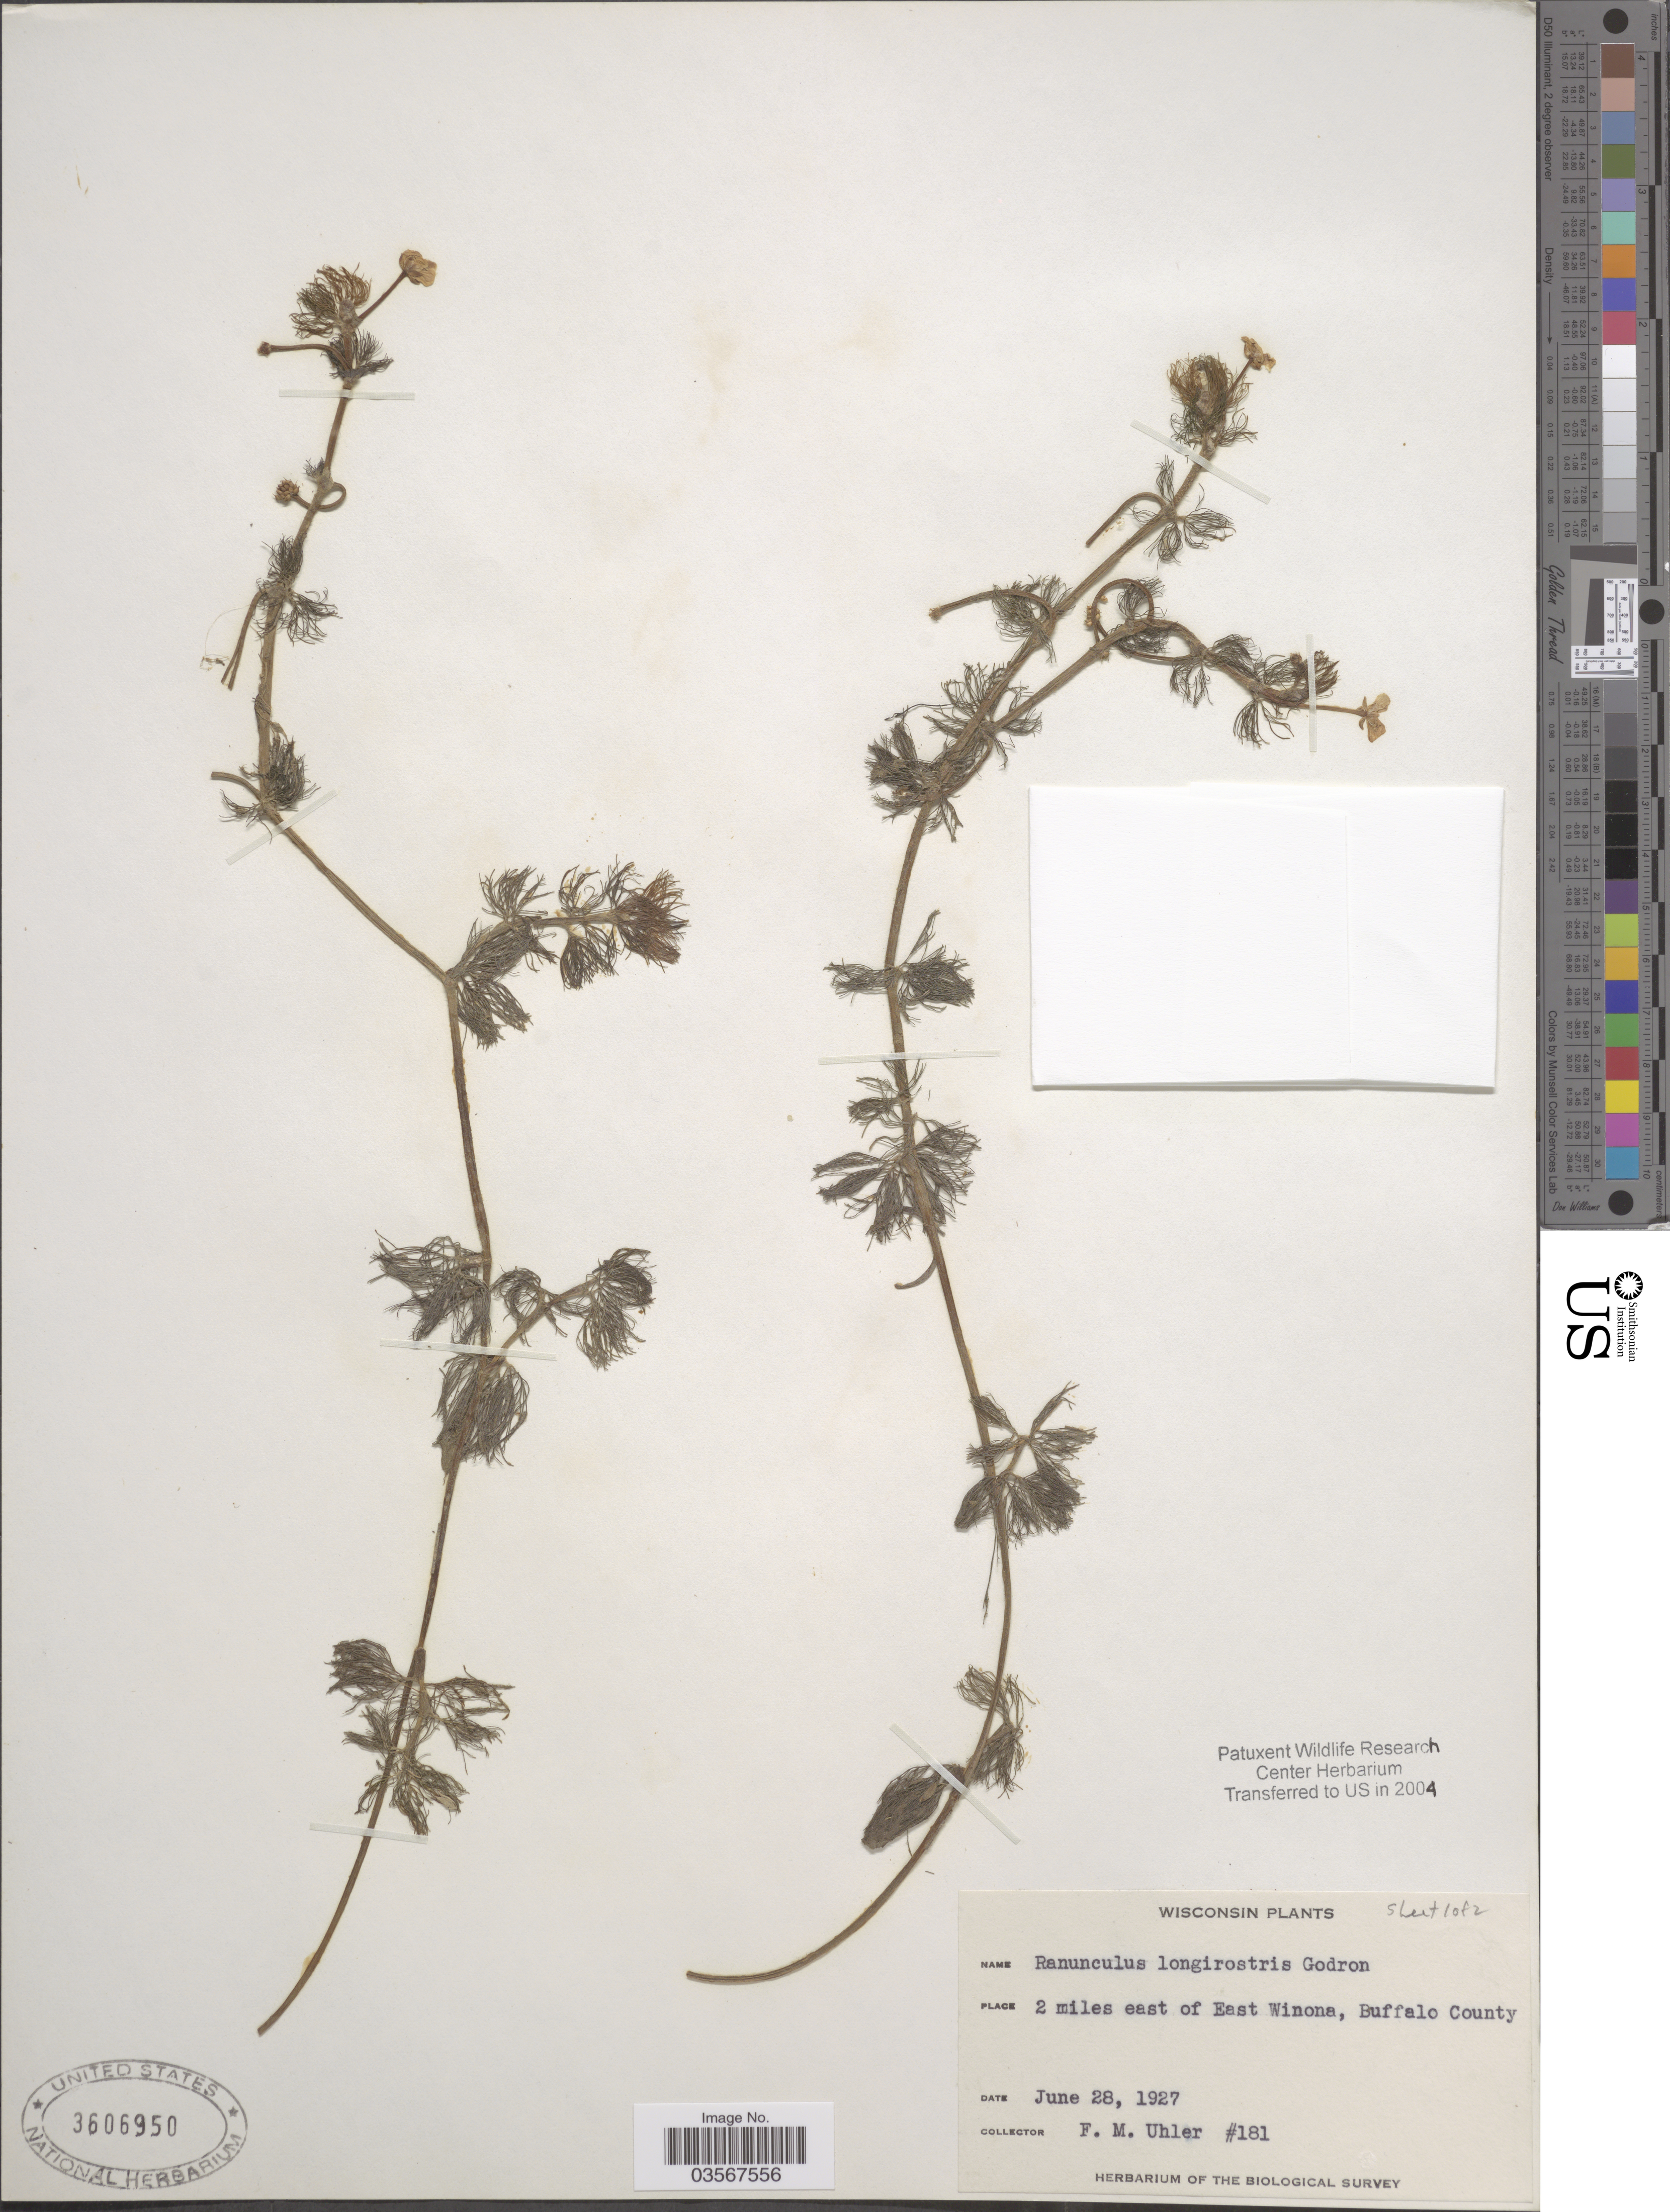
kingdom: Plantae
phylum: Tracheophyta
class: Magnoliopsida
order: Ranunculales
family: Ranunculaceae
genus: Ranunculus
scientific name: Ranunculus longirostris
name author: Godr.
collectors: F. M. Uhler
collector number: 181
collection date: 1927-06-28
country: United States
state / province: Wisconsin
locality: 2 miles east of East Winona, Buffalo County.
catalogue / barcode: US 3606950